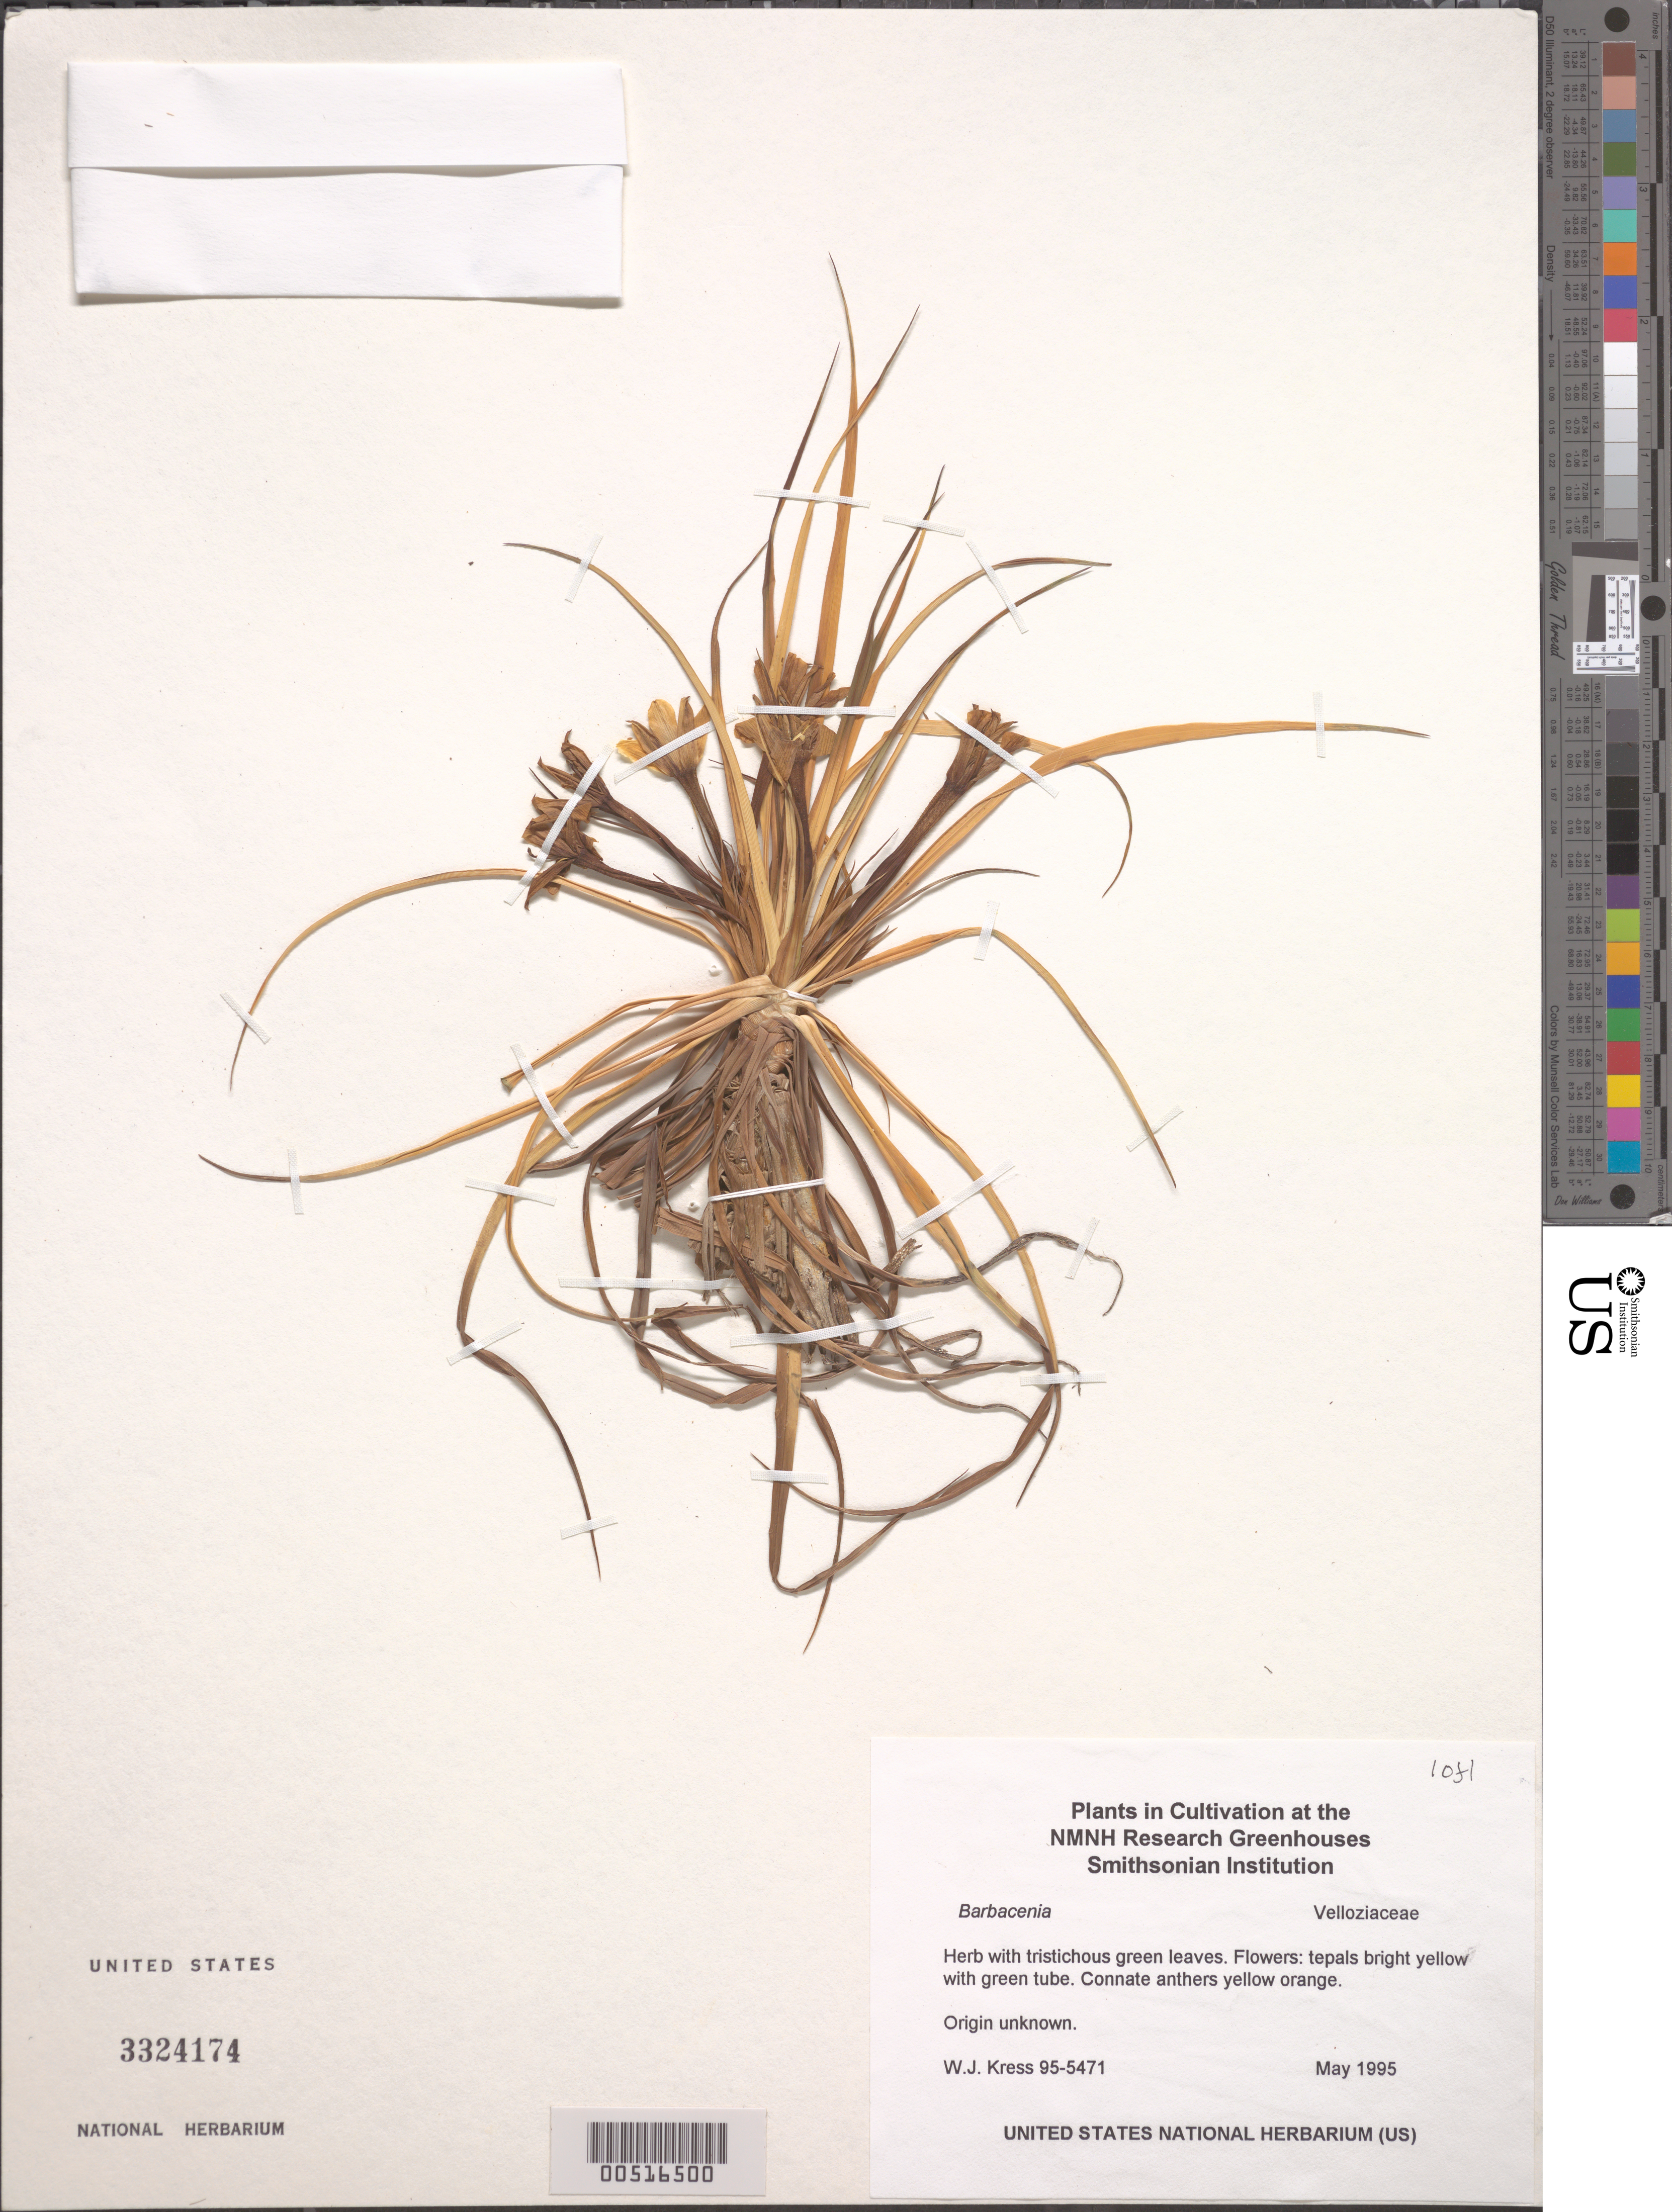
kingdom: Plantae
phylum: Tracheophyta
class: Liliopsida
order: Pandanales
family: Velloziaceae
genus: Barbacenia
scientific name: Barbacenia sp.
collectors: W. J. Kress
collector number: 95-5471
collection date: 1995-05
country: United States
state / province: Maryland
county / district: Prince George's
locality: MSC Botany Research Greenhouses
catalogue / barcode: US 3324174